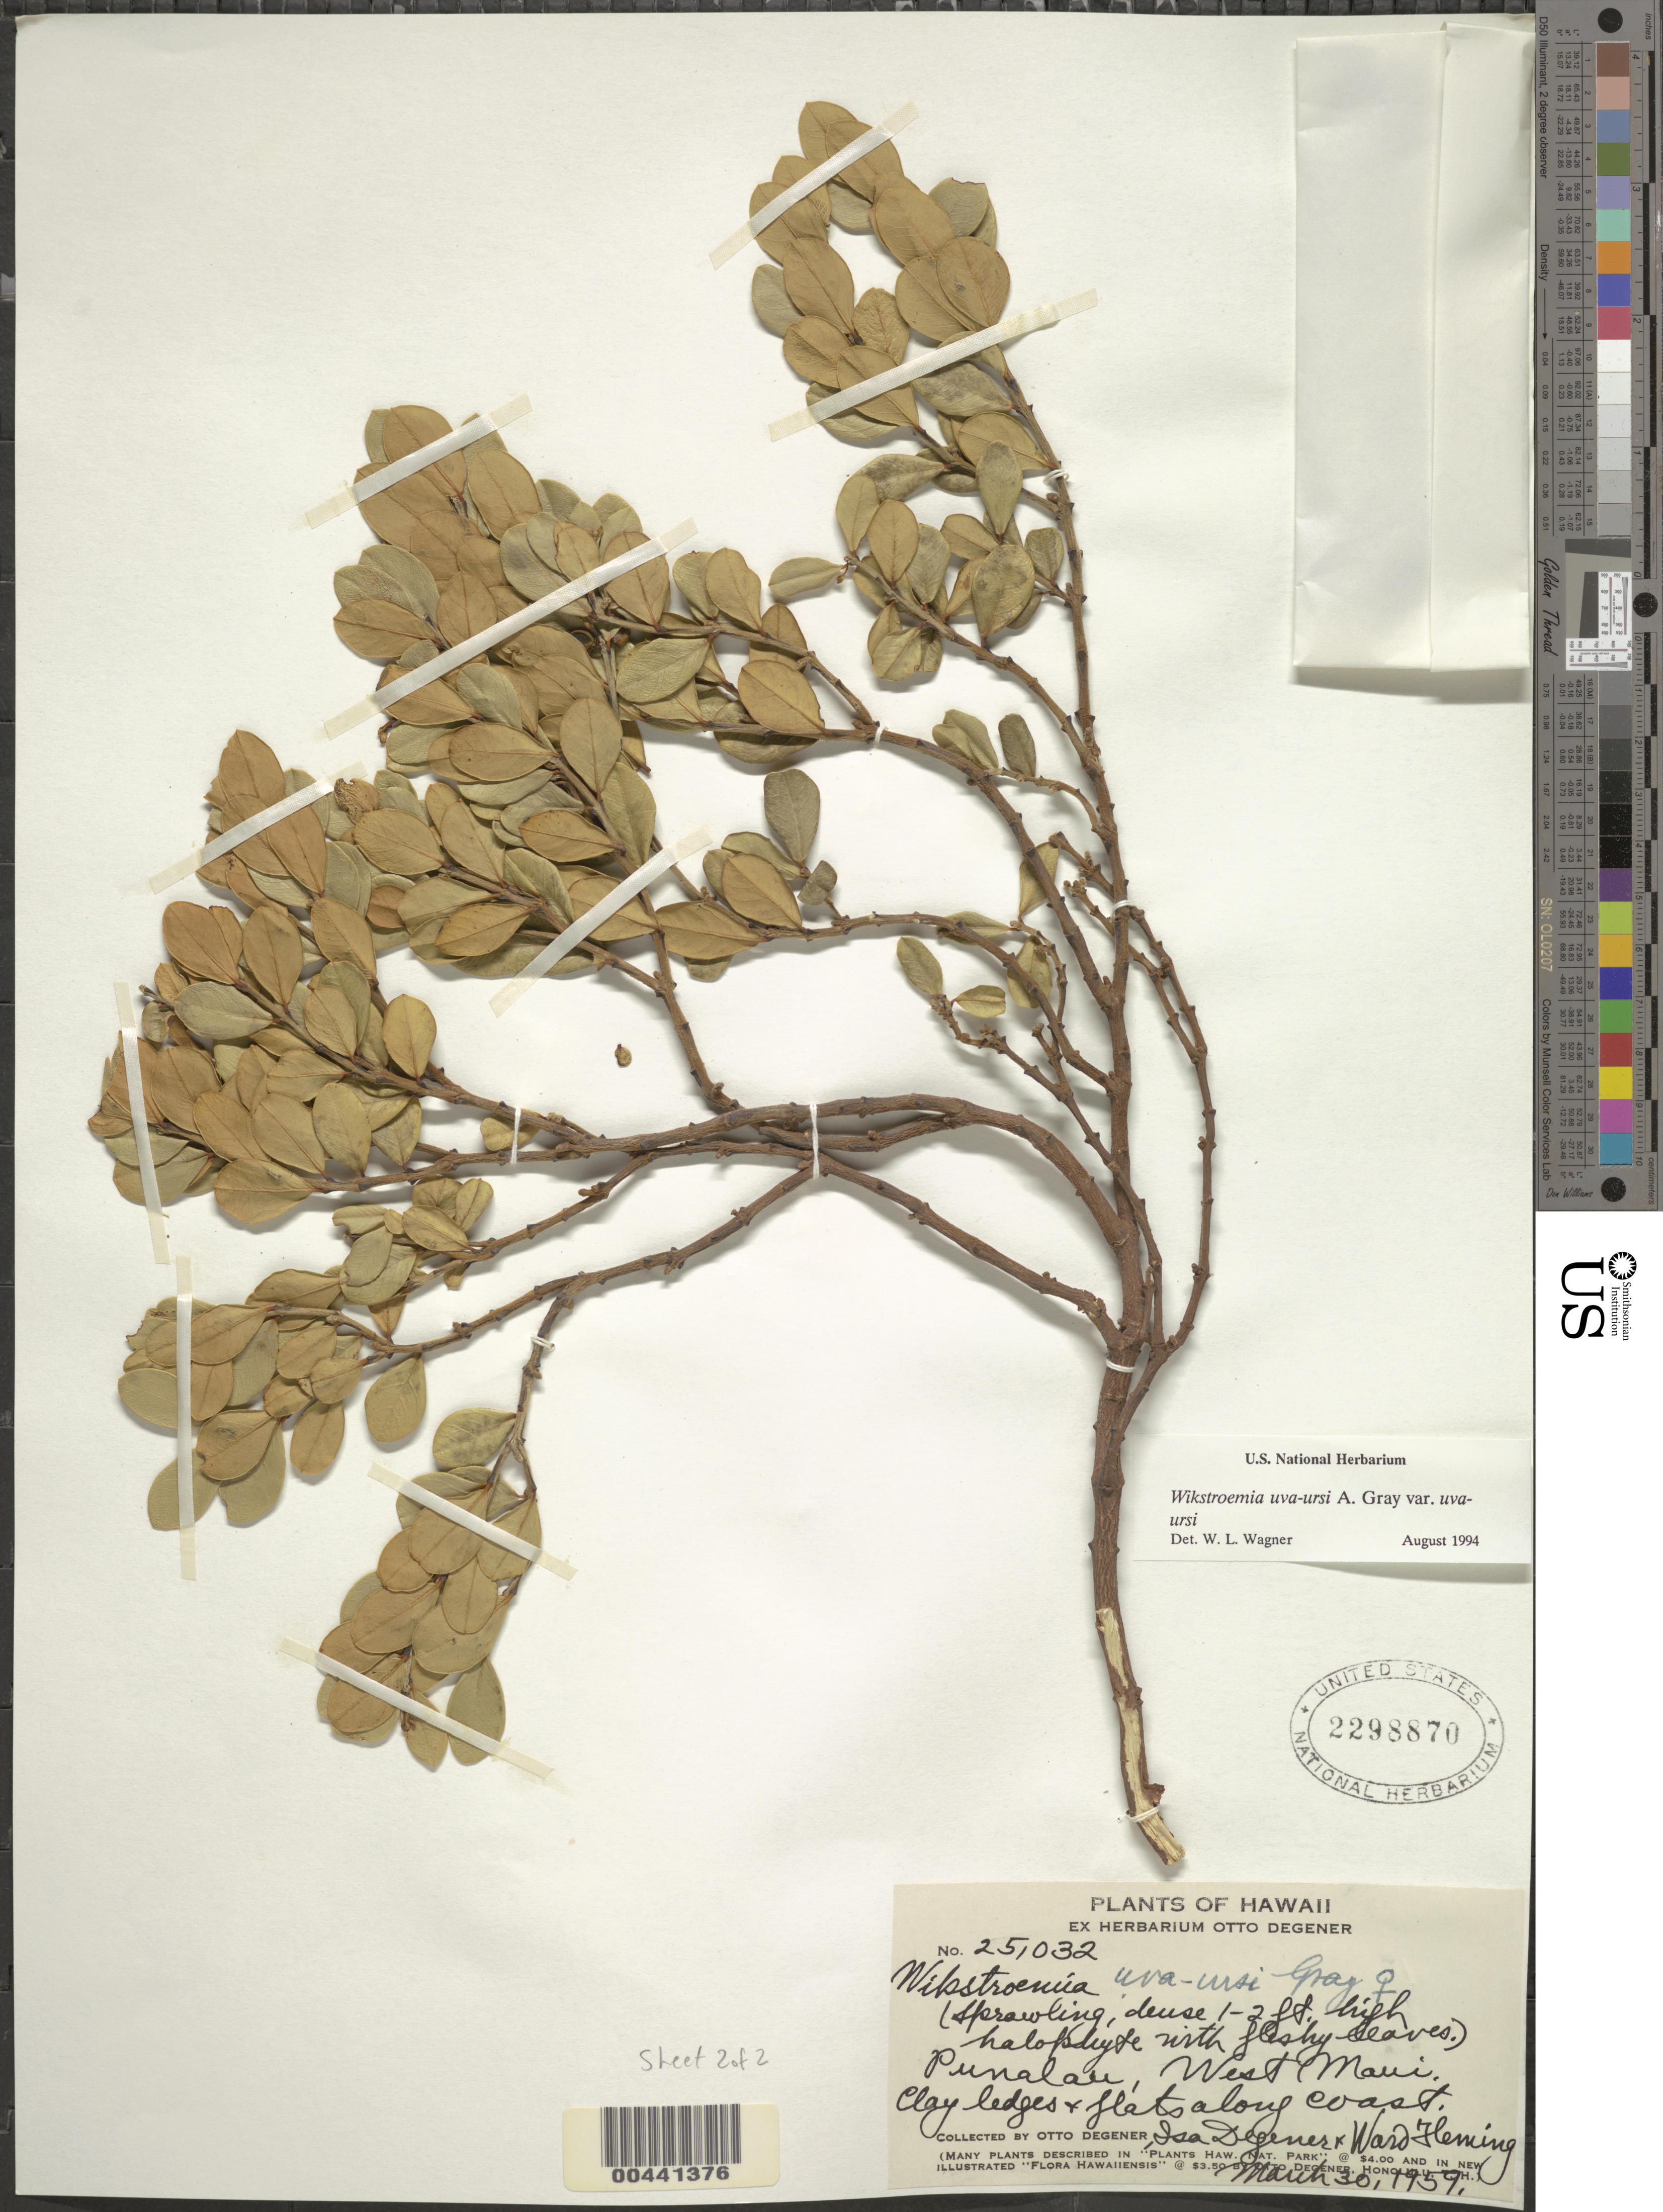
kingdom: Plantae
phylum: Tracheophyta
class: Magnoliopsida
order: Malvales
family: Thymelaeaceae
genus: Wikstroemia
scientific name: Wikstroemia uva-ursi var. uva-ursi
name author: A. Gray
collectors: O. Degener, I. Degener & W. Fleming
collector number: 25032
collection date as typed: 30 Mar 1959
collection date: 1959-03-30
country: United States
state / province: Hawaii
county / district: Maui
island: Maui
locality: Punalau, W Maui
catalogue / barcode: US 2298870